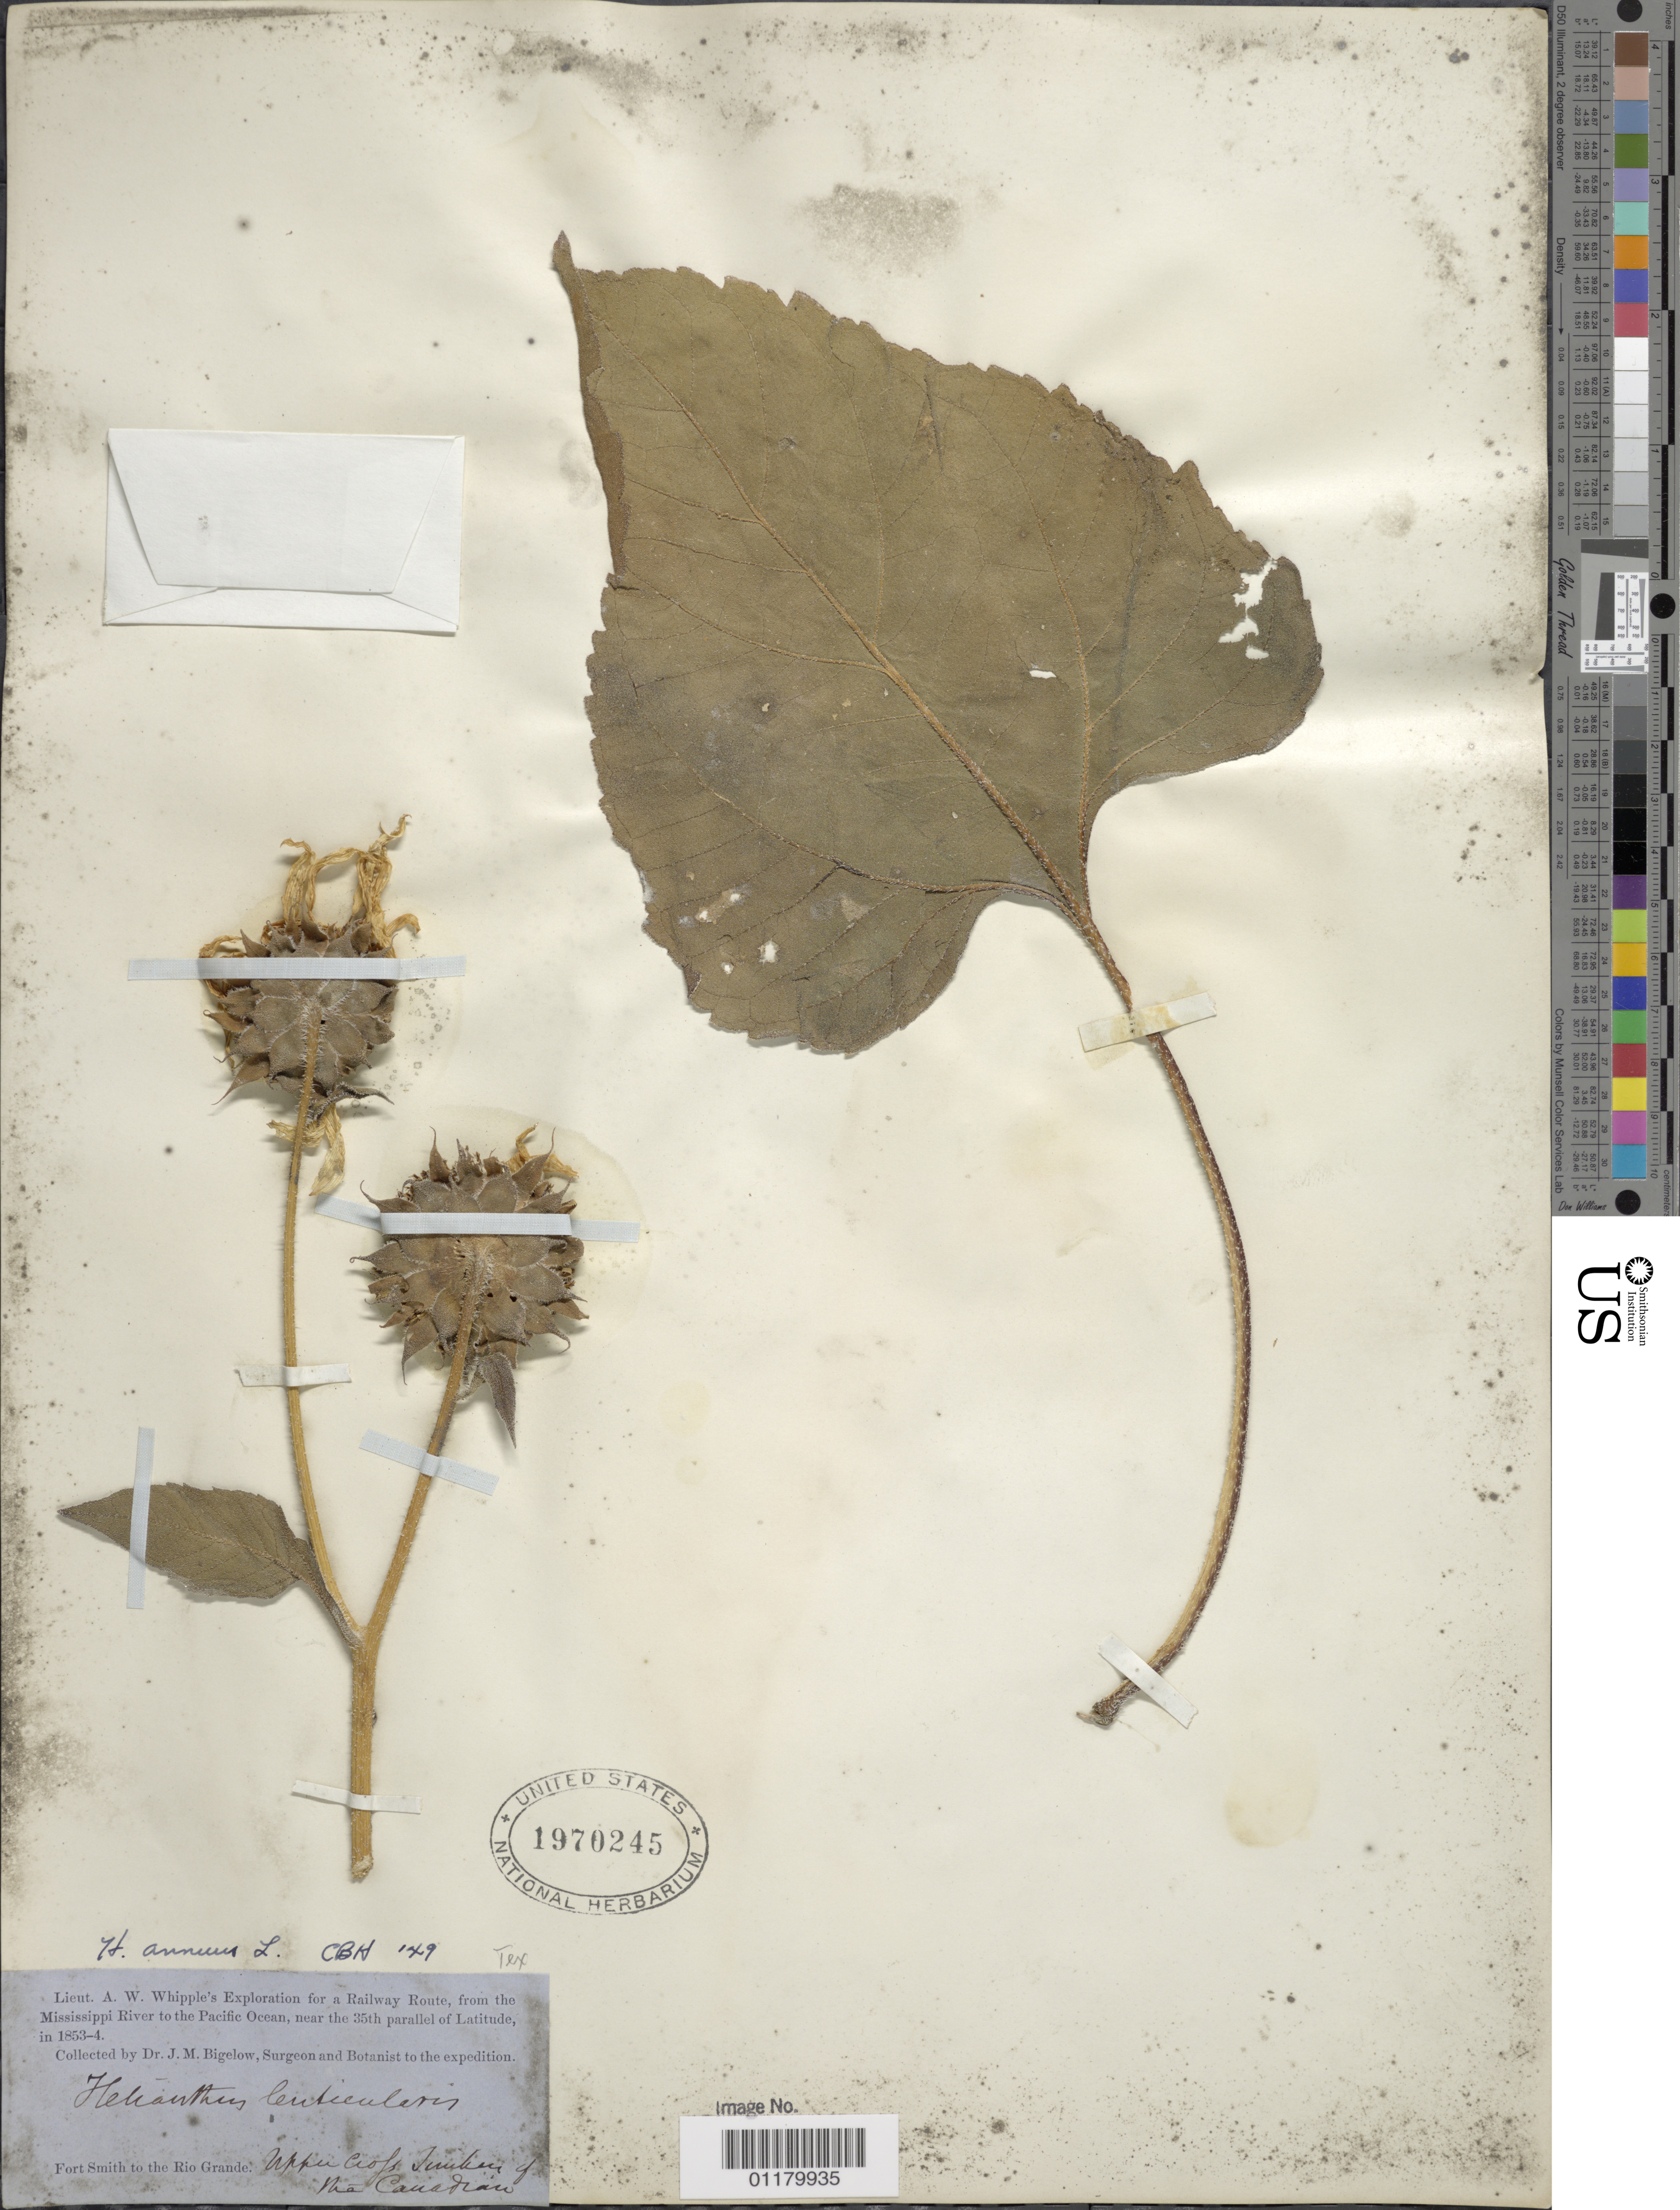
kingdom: Plantae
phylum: Tracheophyta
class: Magnoliopsida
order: Asterales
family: Asteraceae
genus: Helianthus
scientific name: Helianthus annuus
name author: L.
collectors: J. M. Bigelow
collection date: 1853/1854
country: United States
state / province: Texas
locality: Fort Smith to Rio Grande. Upper [...] of the Canadian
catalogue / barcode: US 1970245